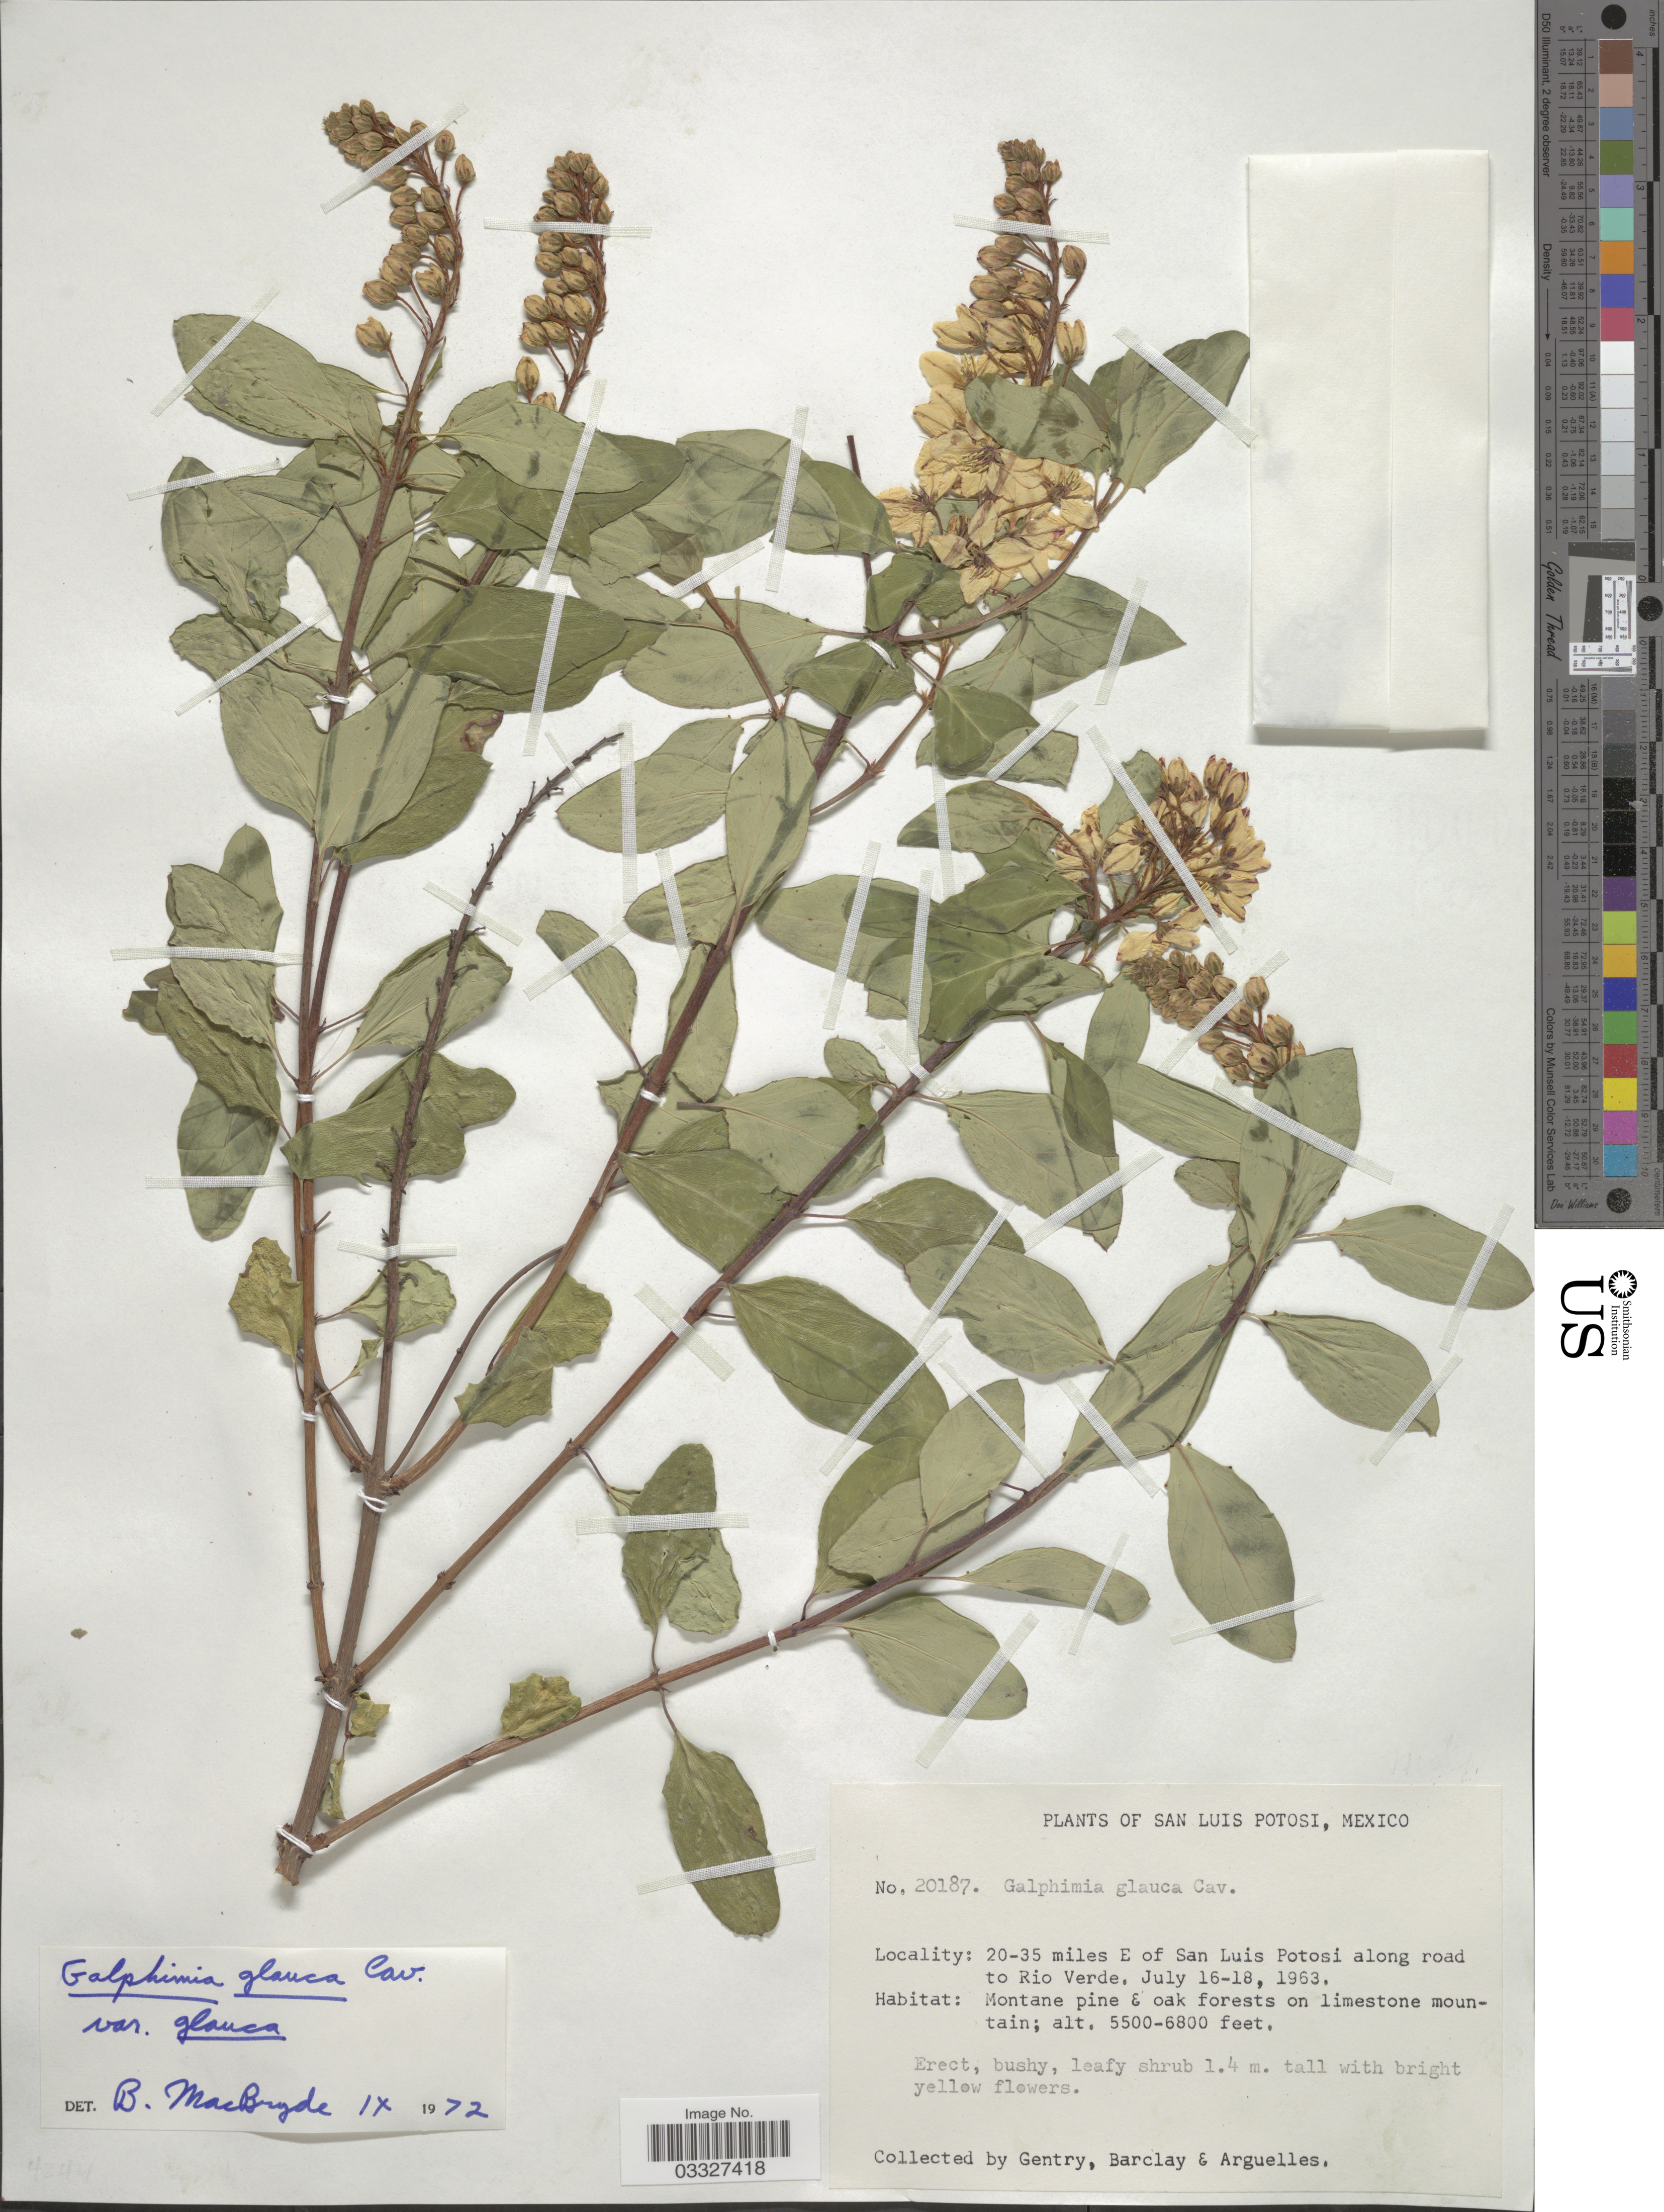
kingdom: Plantae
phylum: Tracheophyta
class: Magnoliopsida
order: Malpighiales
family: Malpighiaceae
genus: Galphimia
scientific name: Galphimia glauca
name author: Cav.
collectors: Gentry, --, -- Barclay & Arguelles, --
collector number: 20187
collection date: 1963-07-16/1963-07-18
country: Mexico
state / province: San Luis Potosí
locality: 20-35 miles E of San Luis Potosi along road to Rio Verde.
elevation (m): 1676